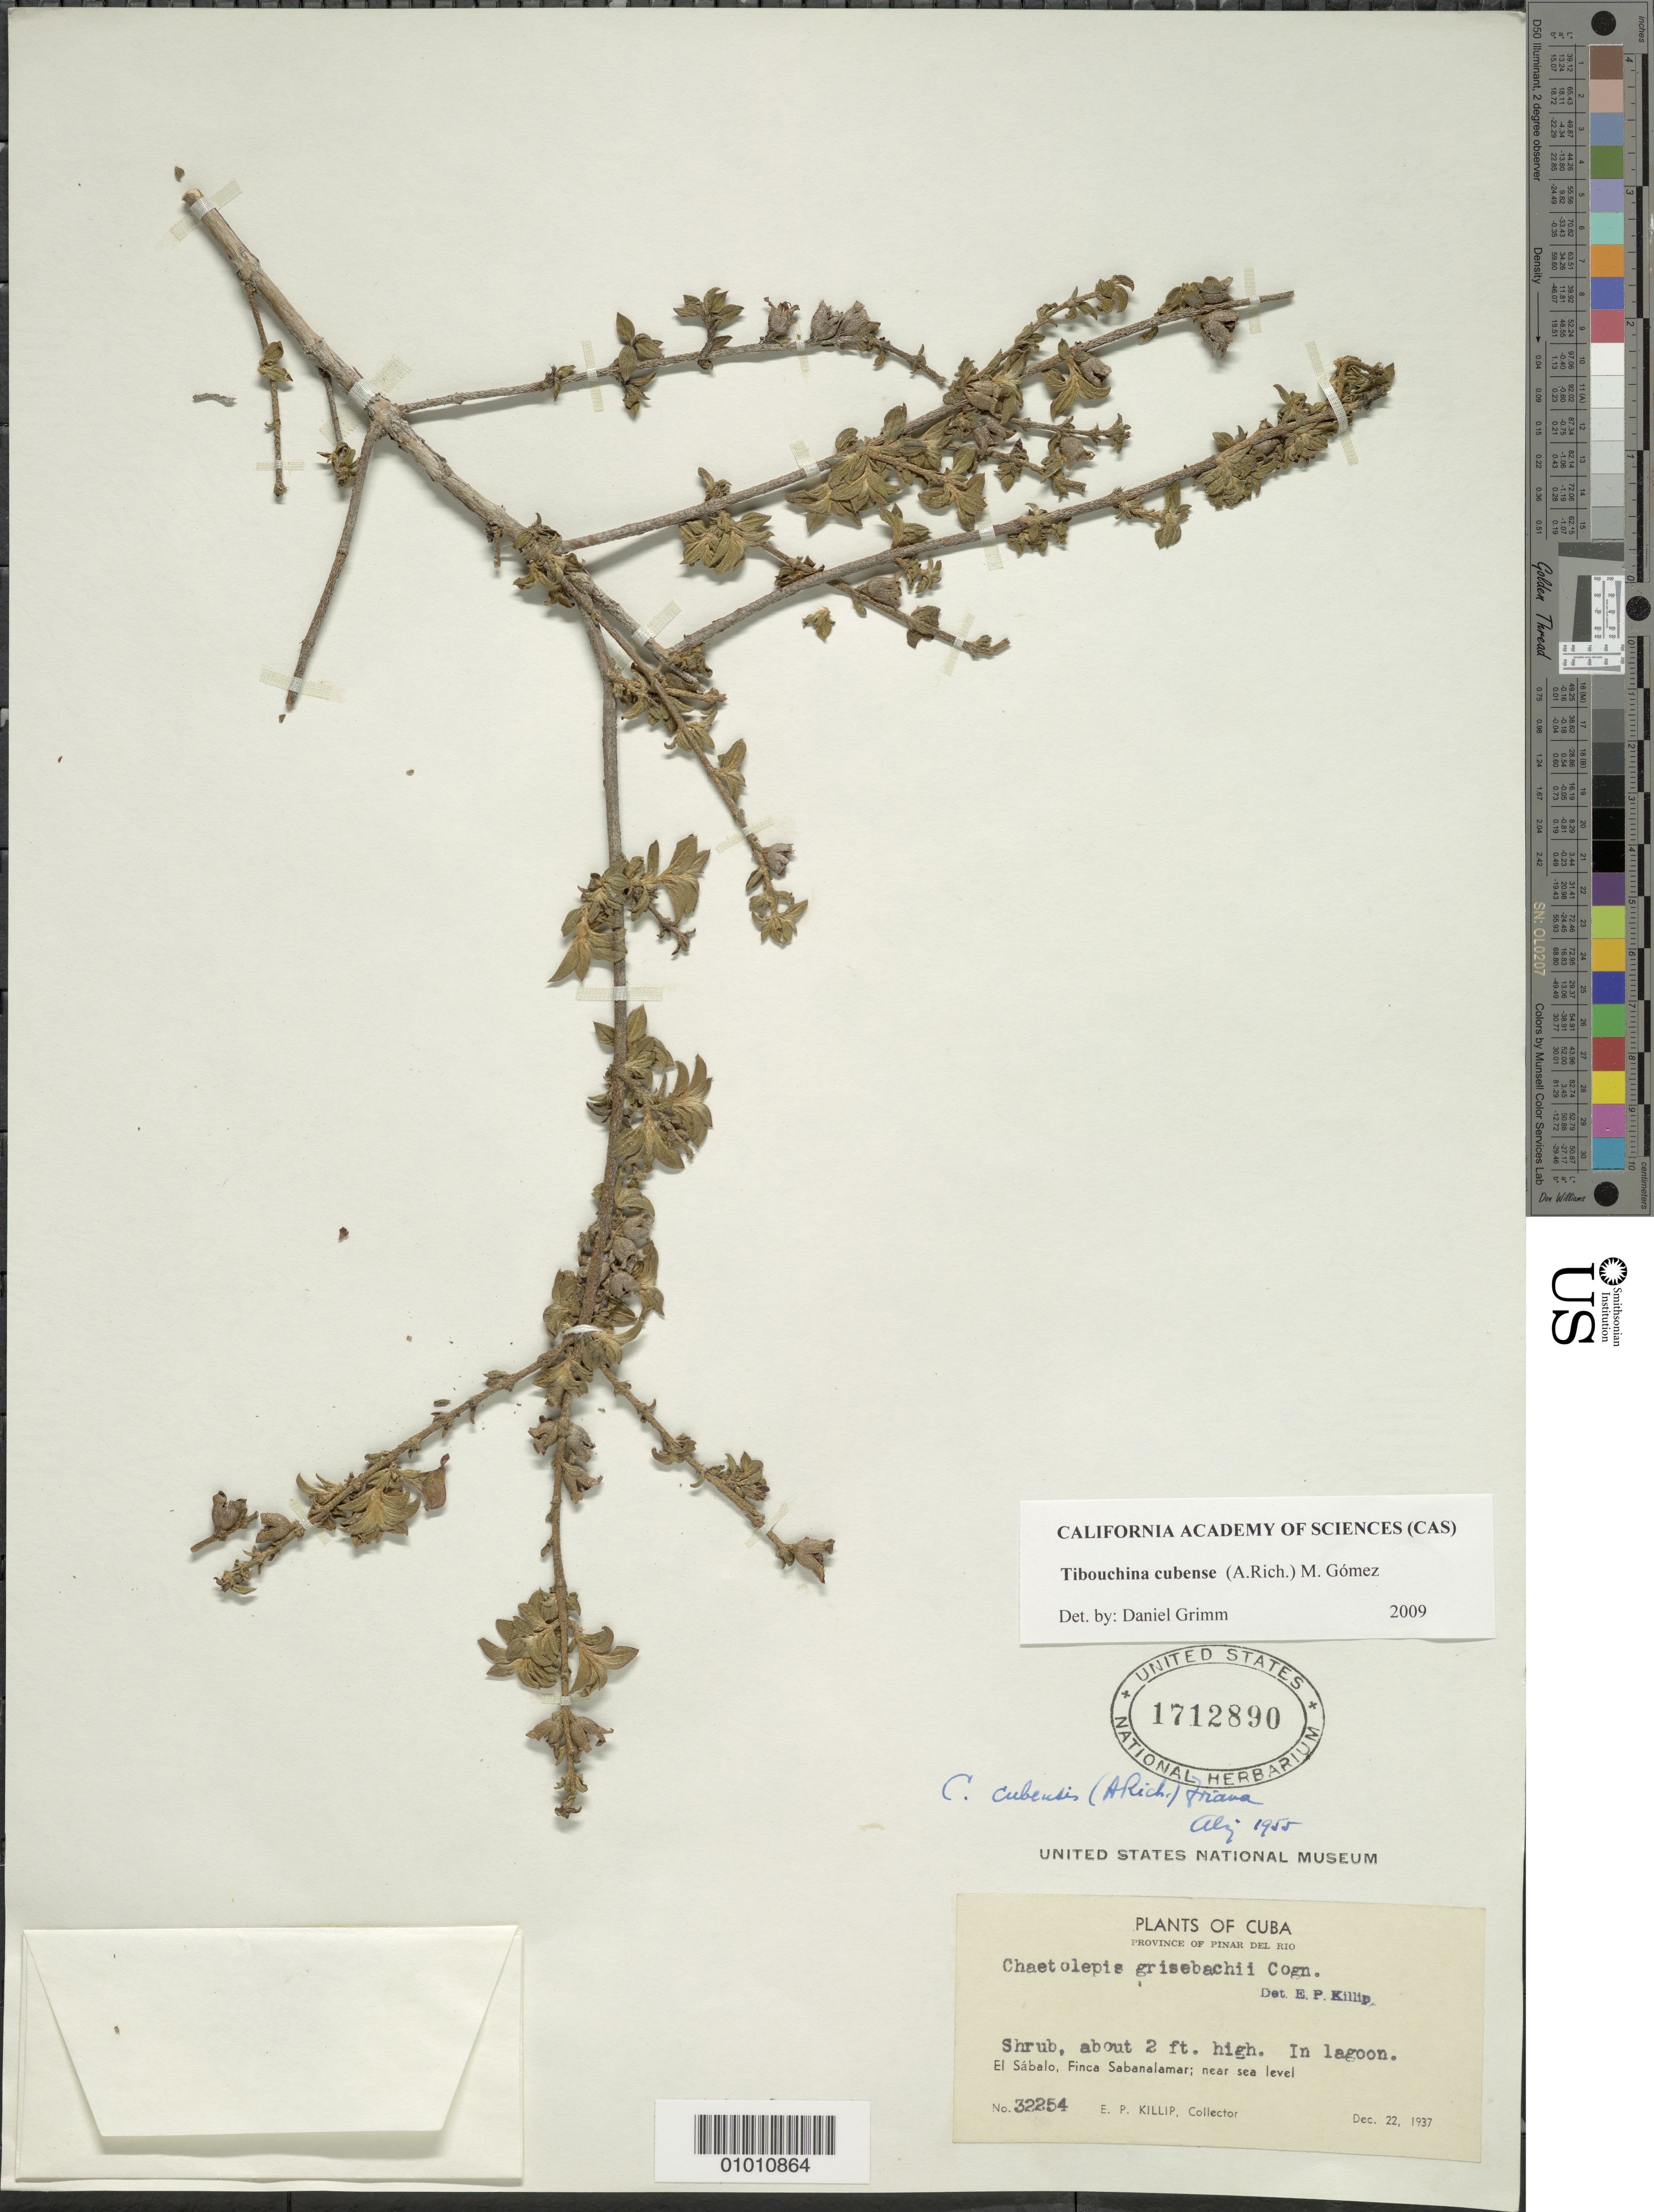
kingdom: Plantae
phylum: Tracheophyta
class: Magnoliopsida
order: Myrtales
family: Melastomataceae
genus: Arthrostemma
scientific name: Arthrostemma cubense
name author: A. Rich.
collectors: E. P. Killip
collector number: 32254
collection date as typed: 22 Dec 1937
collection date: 1937-12-22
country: Cuba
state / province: Pinar del Rio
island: Cuba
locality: El Sábalo, Finca Sabanalamar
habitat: In lagoon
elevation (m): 0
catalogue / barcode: US 1712890